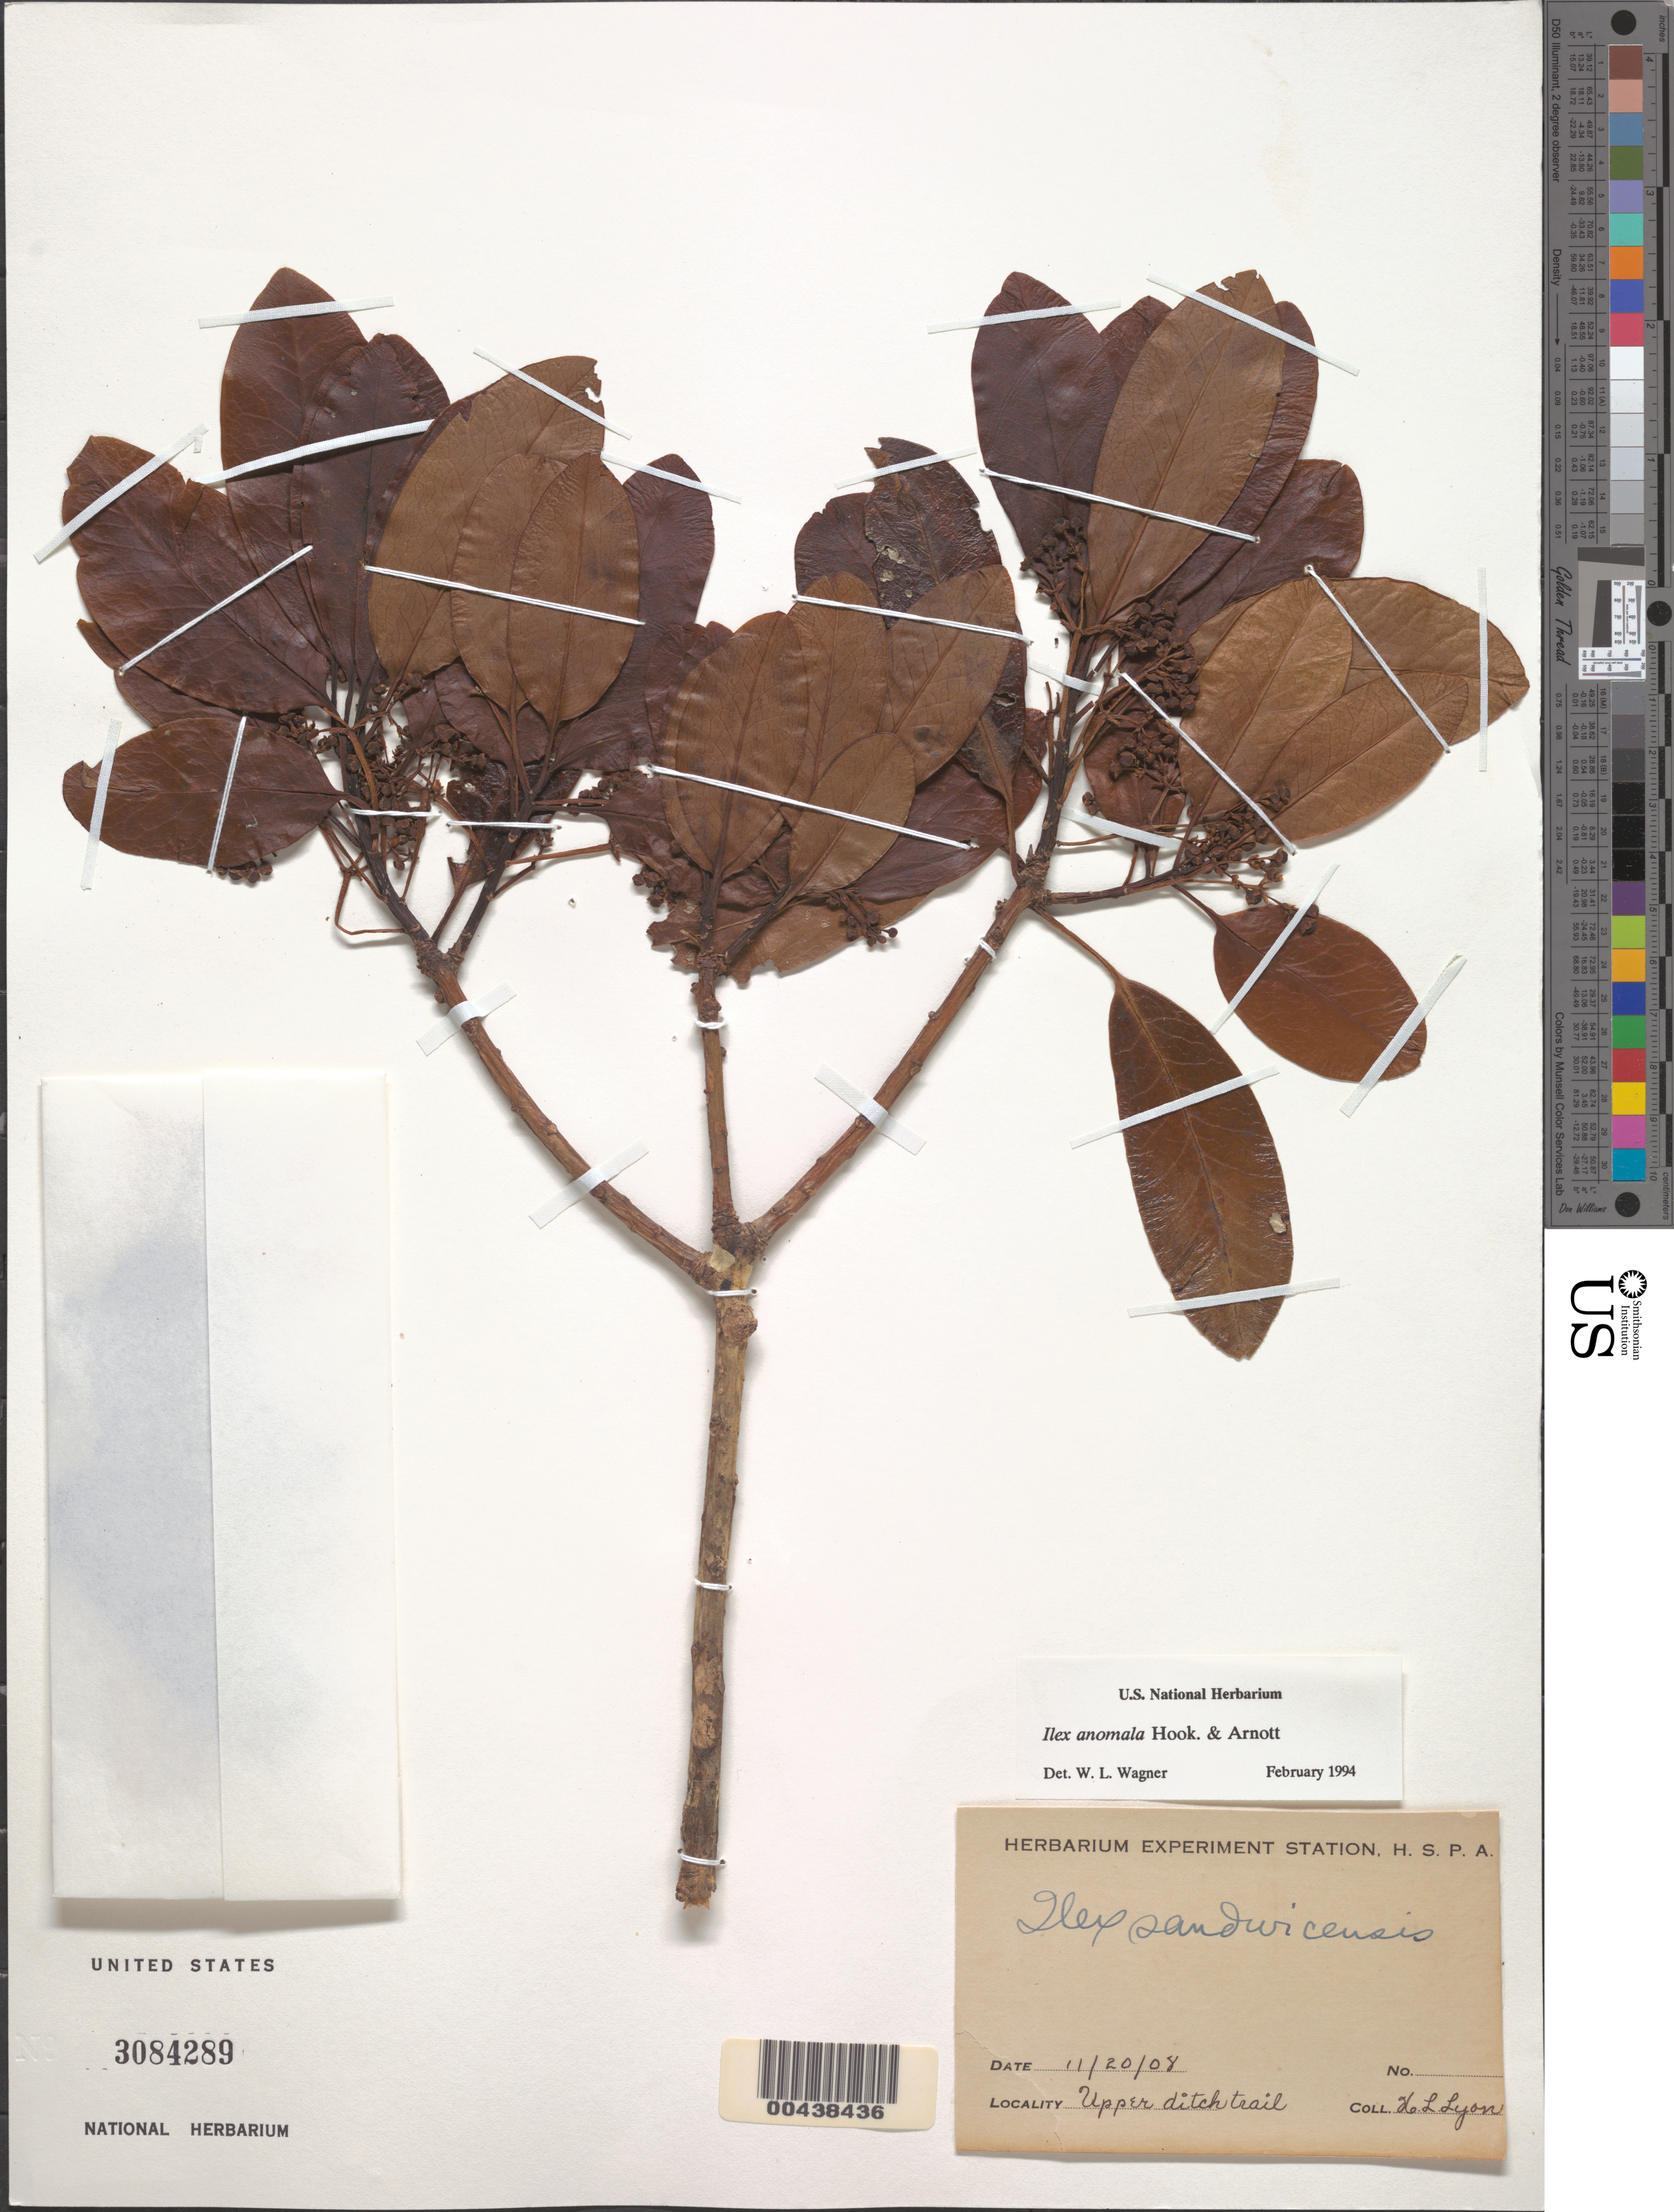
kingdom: Plantae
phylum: Tracheophyta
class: Magnoliopsida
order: Aquifoliales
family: Aquifoliaceae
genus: Ilex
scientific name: Ilex anomala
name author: Hook. & Arn.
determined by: Wagner, W. L., (BOT), Smithsonian Institution - National Museum of Natural History (UNITED STATES)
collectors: H. Lyon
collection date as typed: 20 Nov 1908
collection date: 1908-11-20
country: United States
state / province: Hawaii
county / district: Hawaii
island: Hawaii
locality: Upper ditch trail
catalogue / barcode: US 3084289